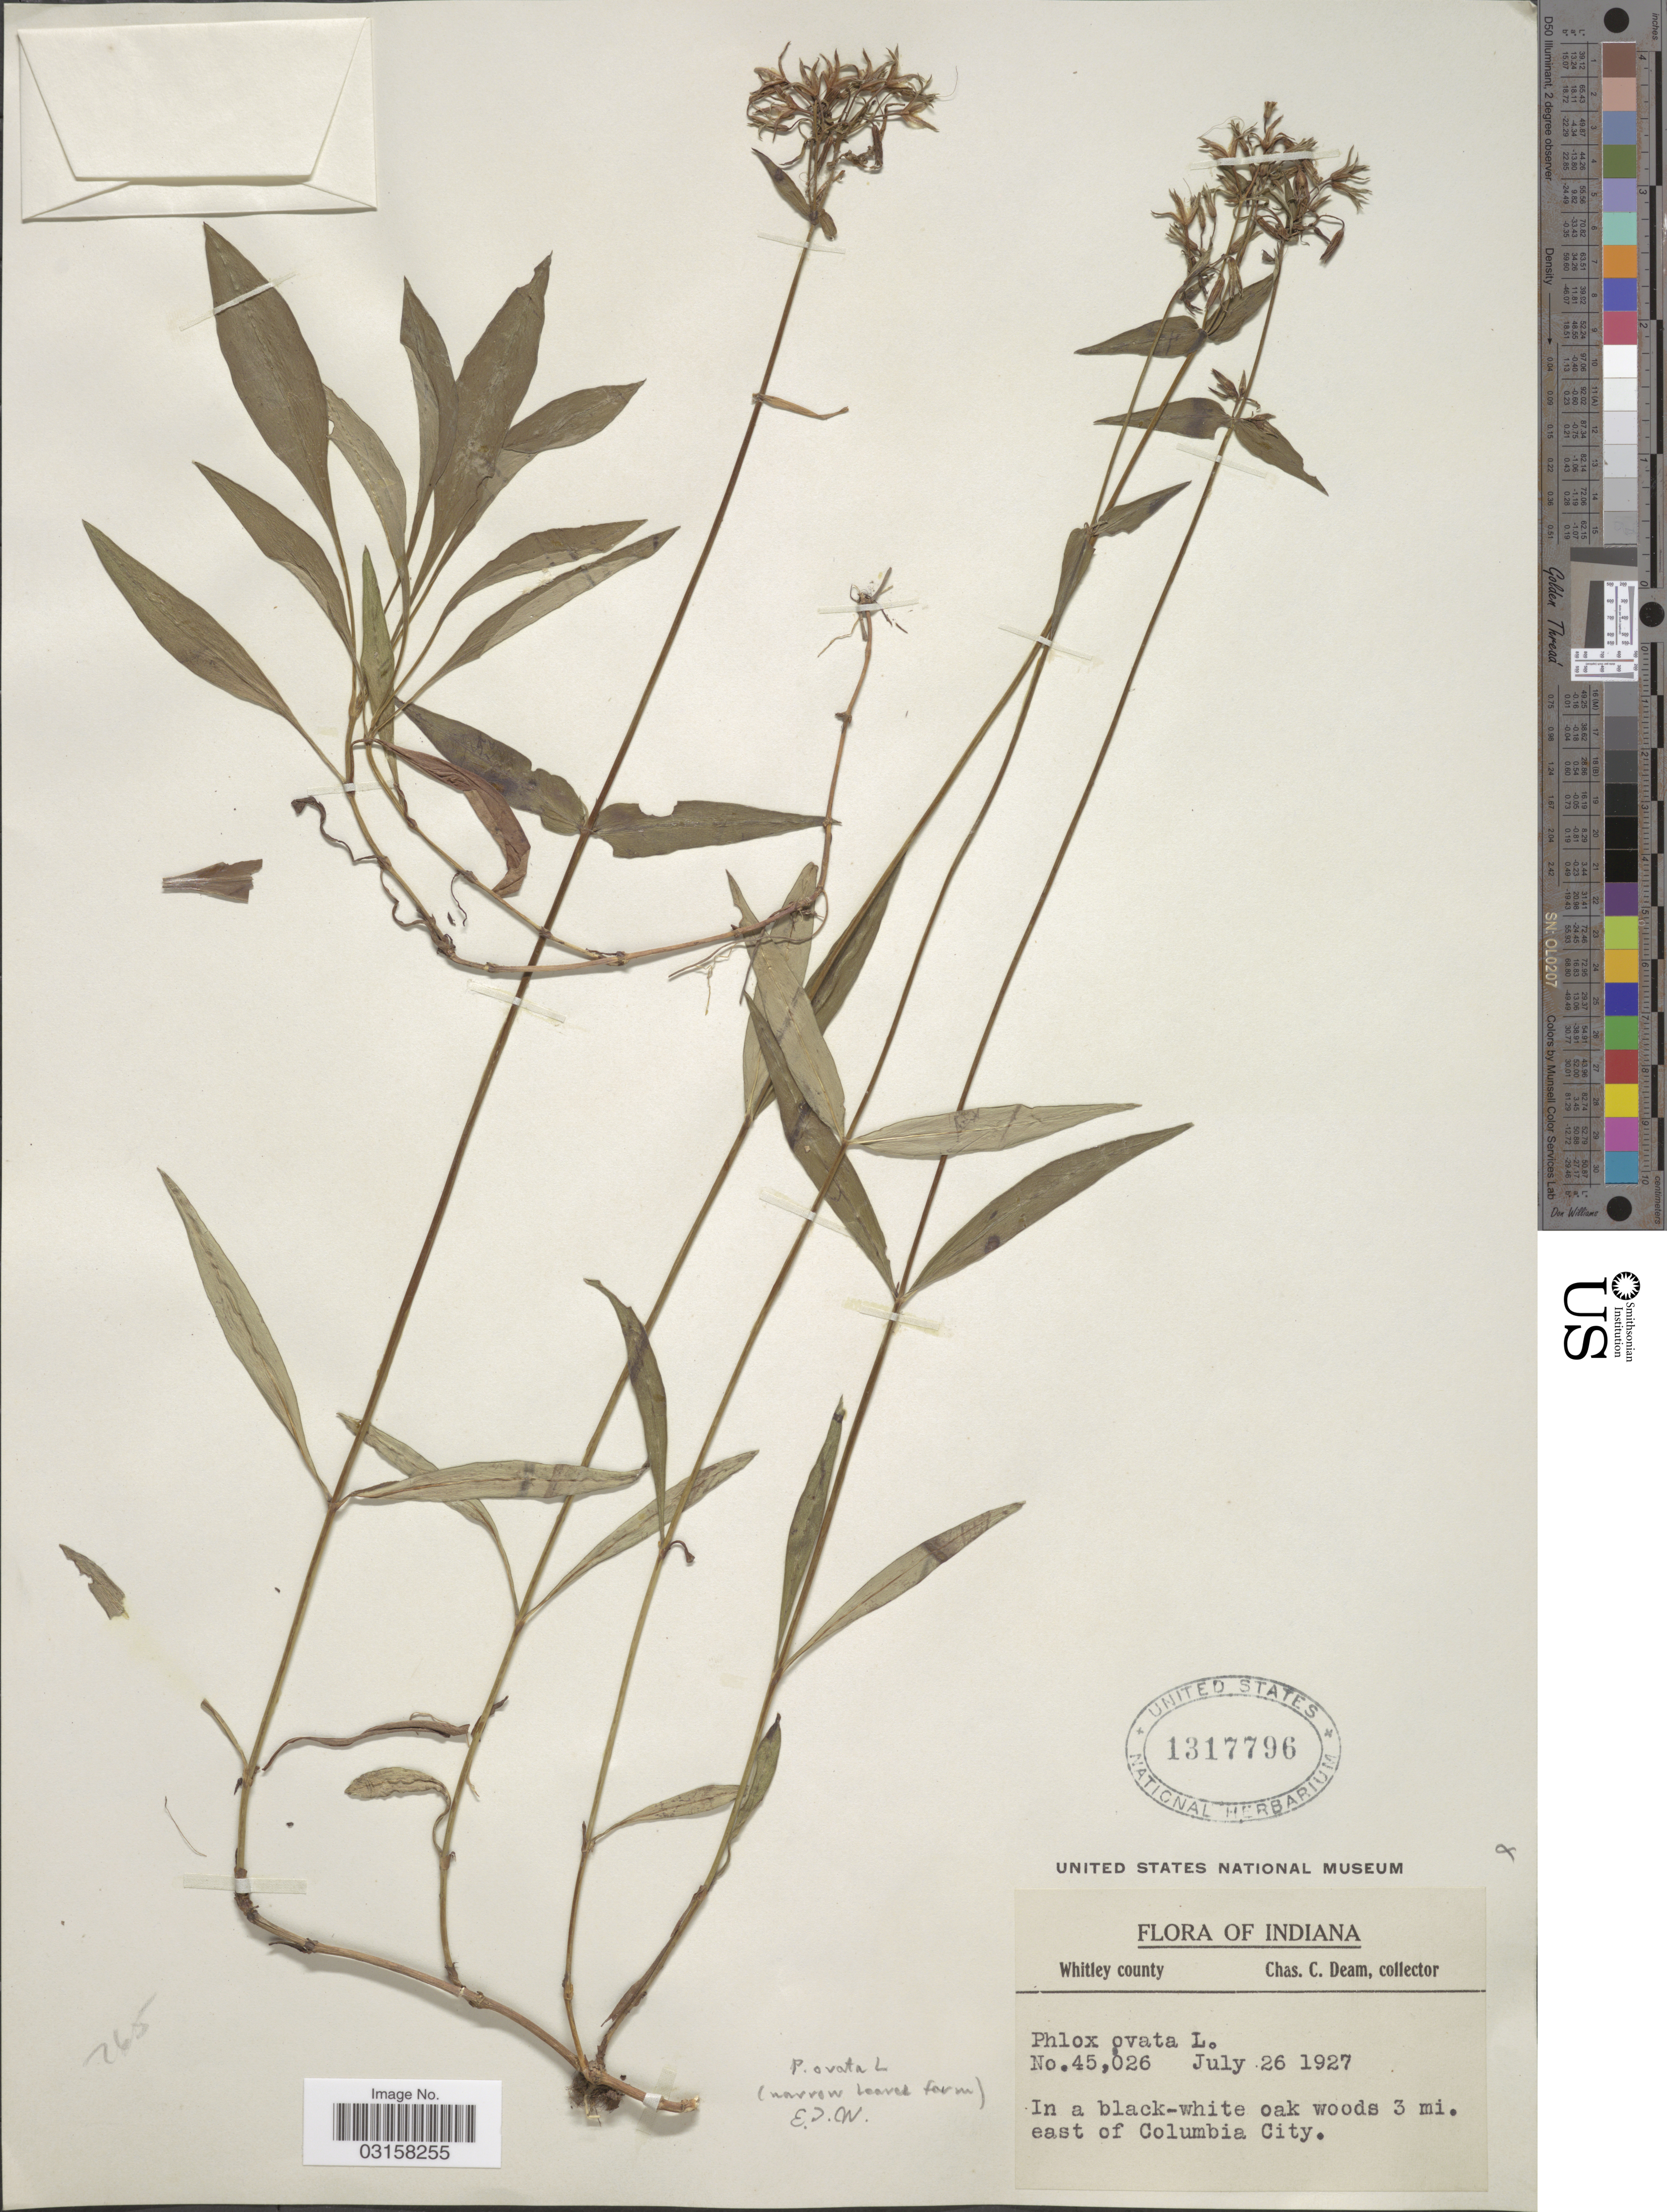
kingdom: Plantae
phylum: Tracheophyta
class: Magnoliopsida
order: Ericales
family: Polemoniaceae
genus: Phlox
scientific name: Phlox ovata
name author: L.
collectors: C. C. Deam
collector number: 45026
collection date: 1927-07-26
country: United States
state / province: Indiana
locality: Whitley County. In a black-white oad woods 3 mi. east of Columbia City.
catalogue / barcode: US 1317796